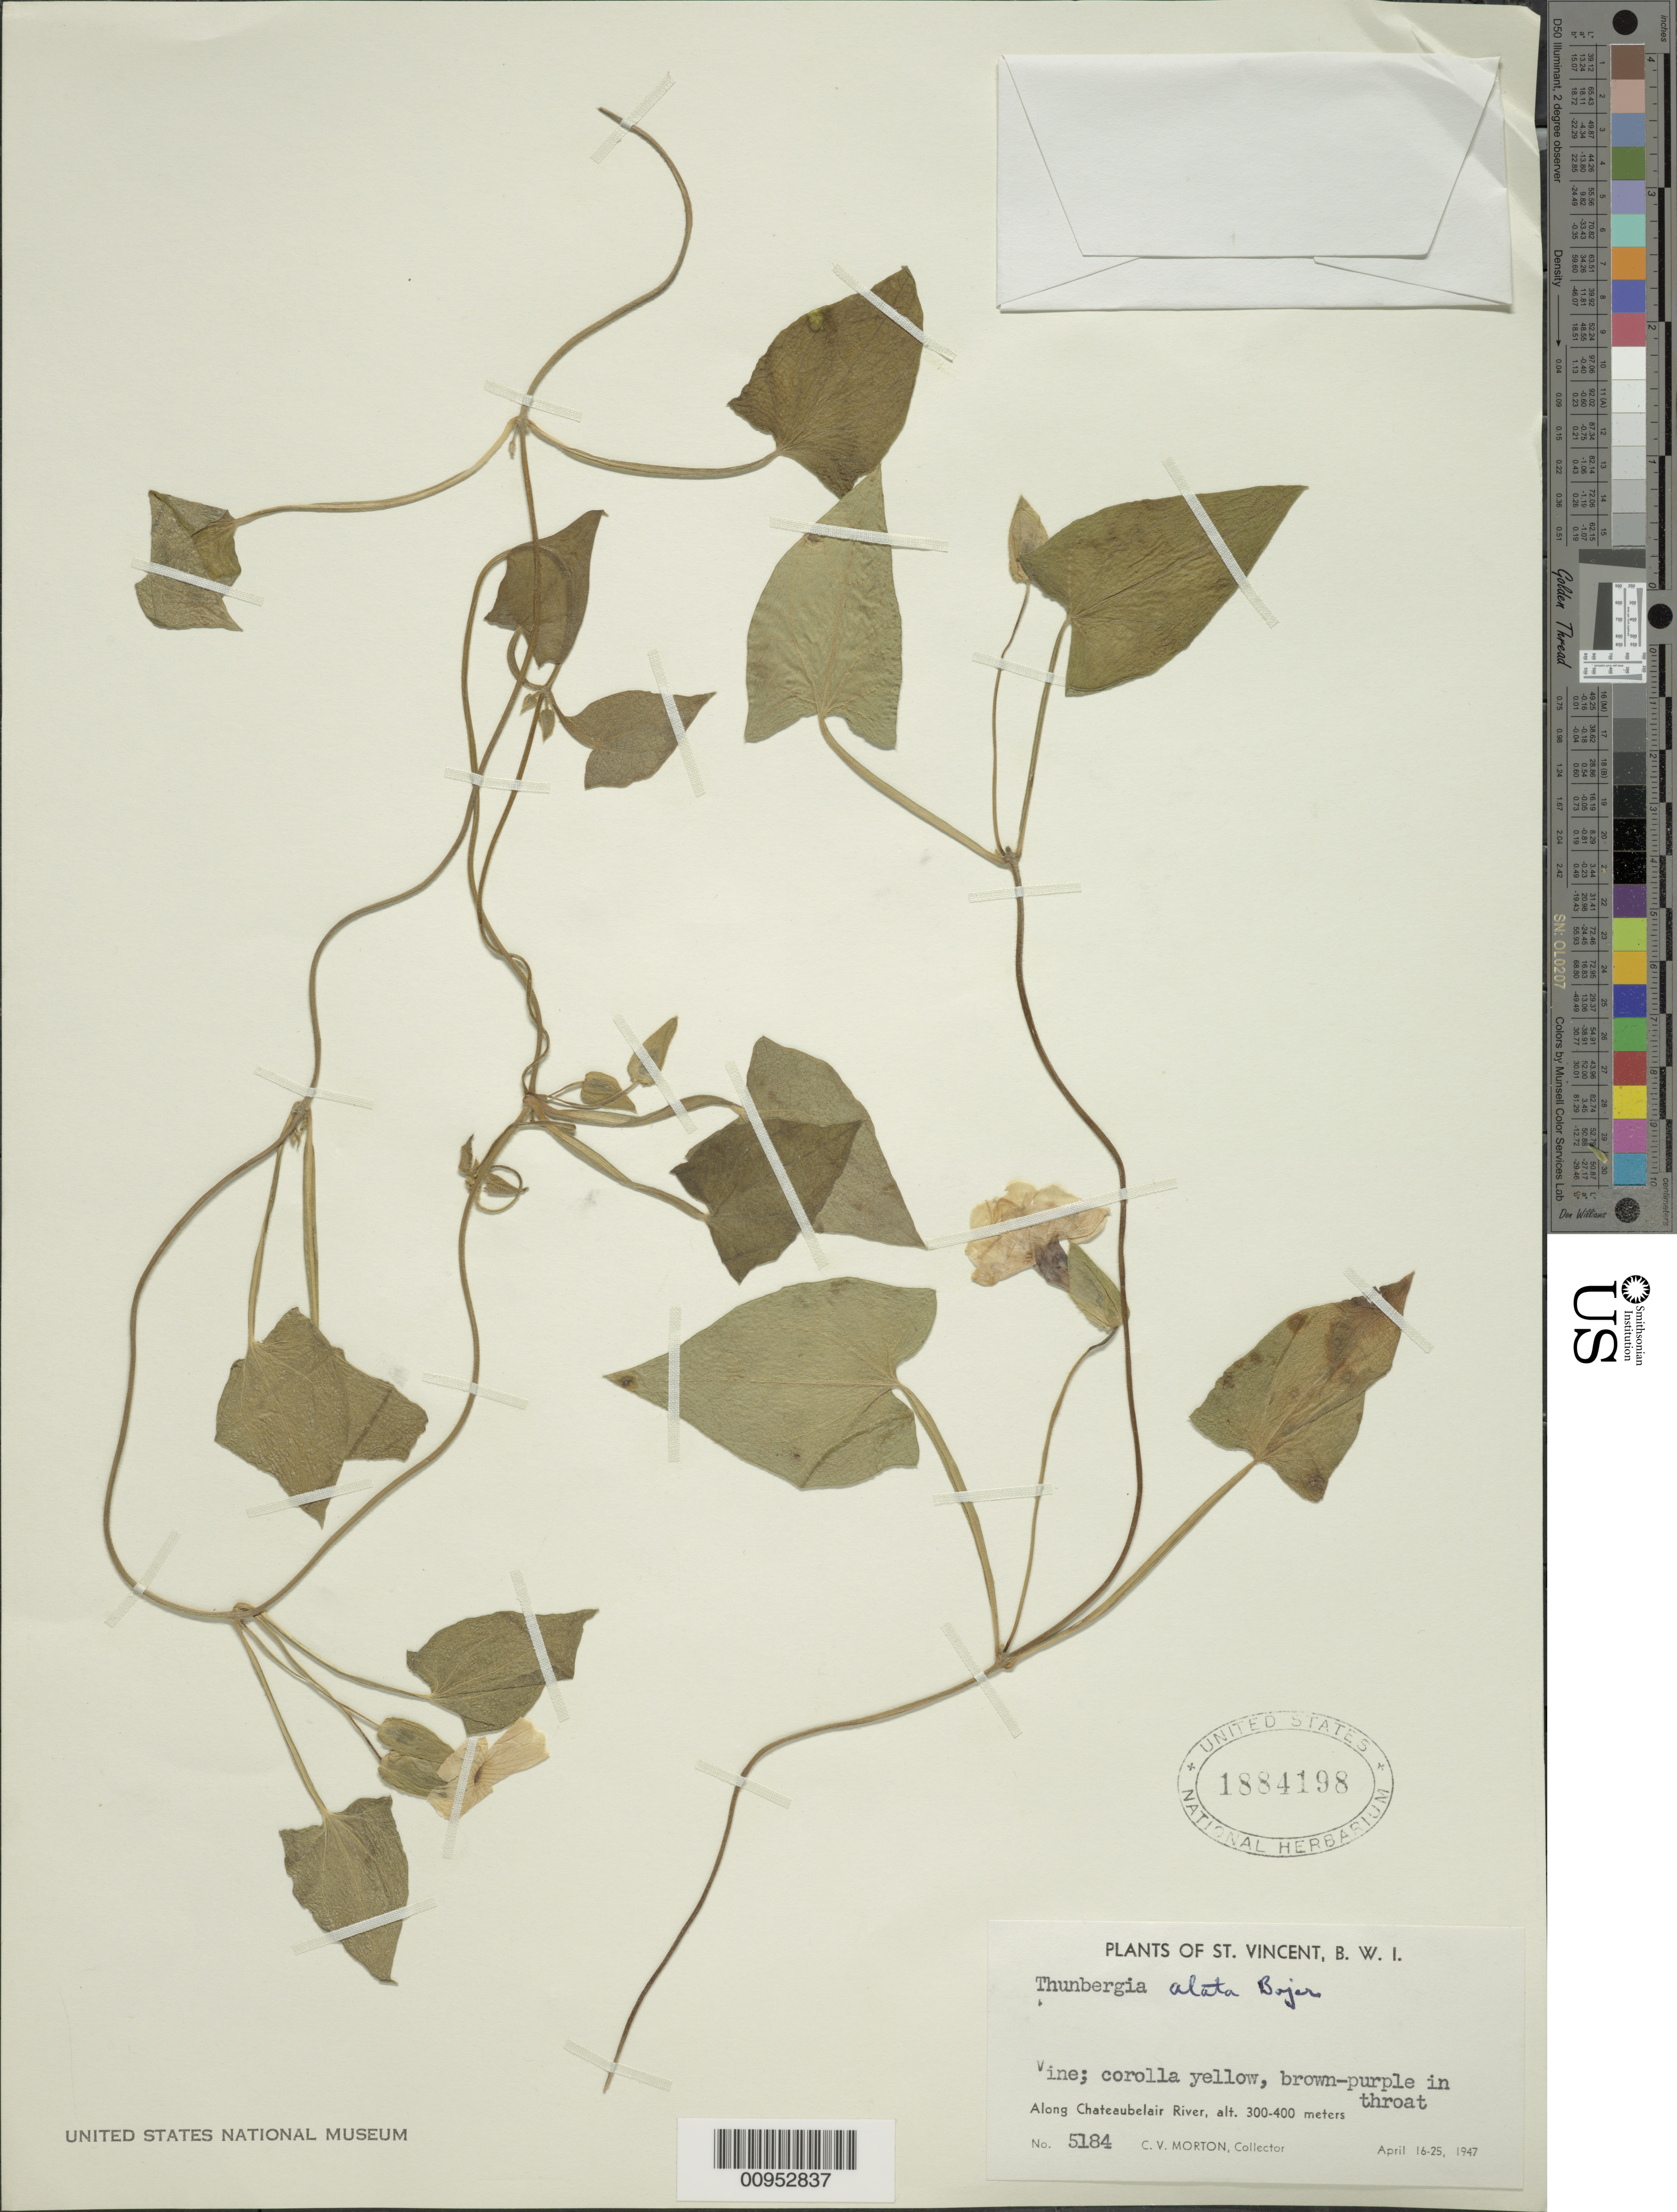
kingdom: Plantae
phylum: Tracheophyta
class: Magnoliopsida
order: Lamiales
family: Acanthaceae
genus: Thunbergia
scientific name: Thunbergia alata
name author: Bojer ex Sims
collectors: C. V. Morton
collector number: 5184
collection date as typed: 16 Apr 1947 to 25 Apr 1947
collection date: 1947-04-16/1947-04-25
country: St. Vincent - Grenadines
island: St. Vincent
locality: Along Chateaubelair River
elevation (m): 300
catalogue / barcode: US 1884198